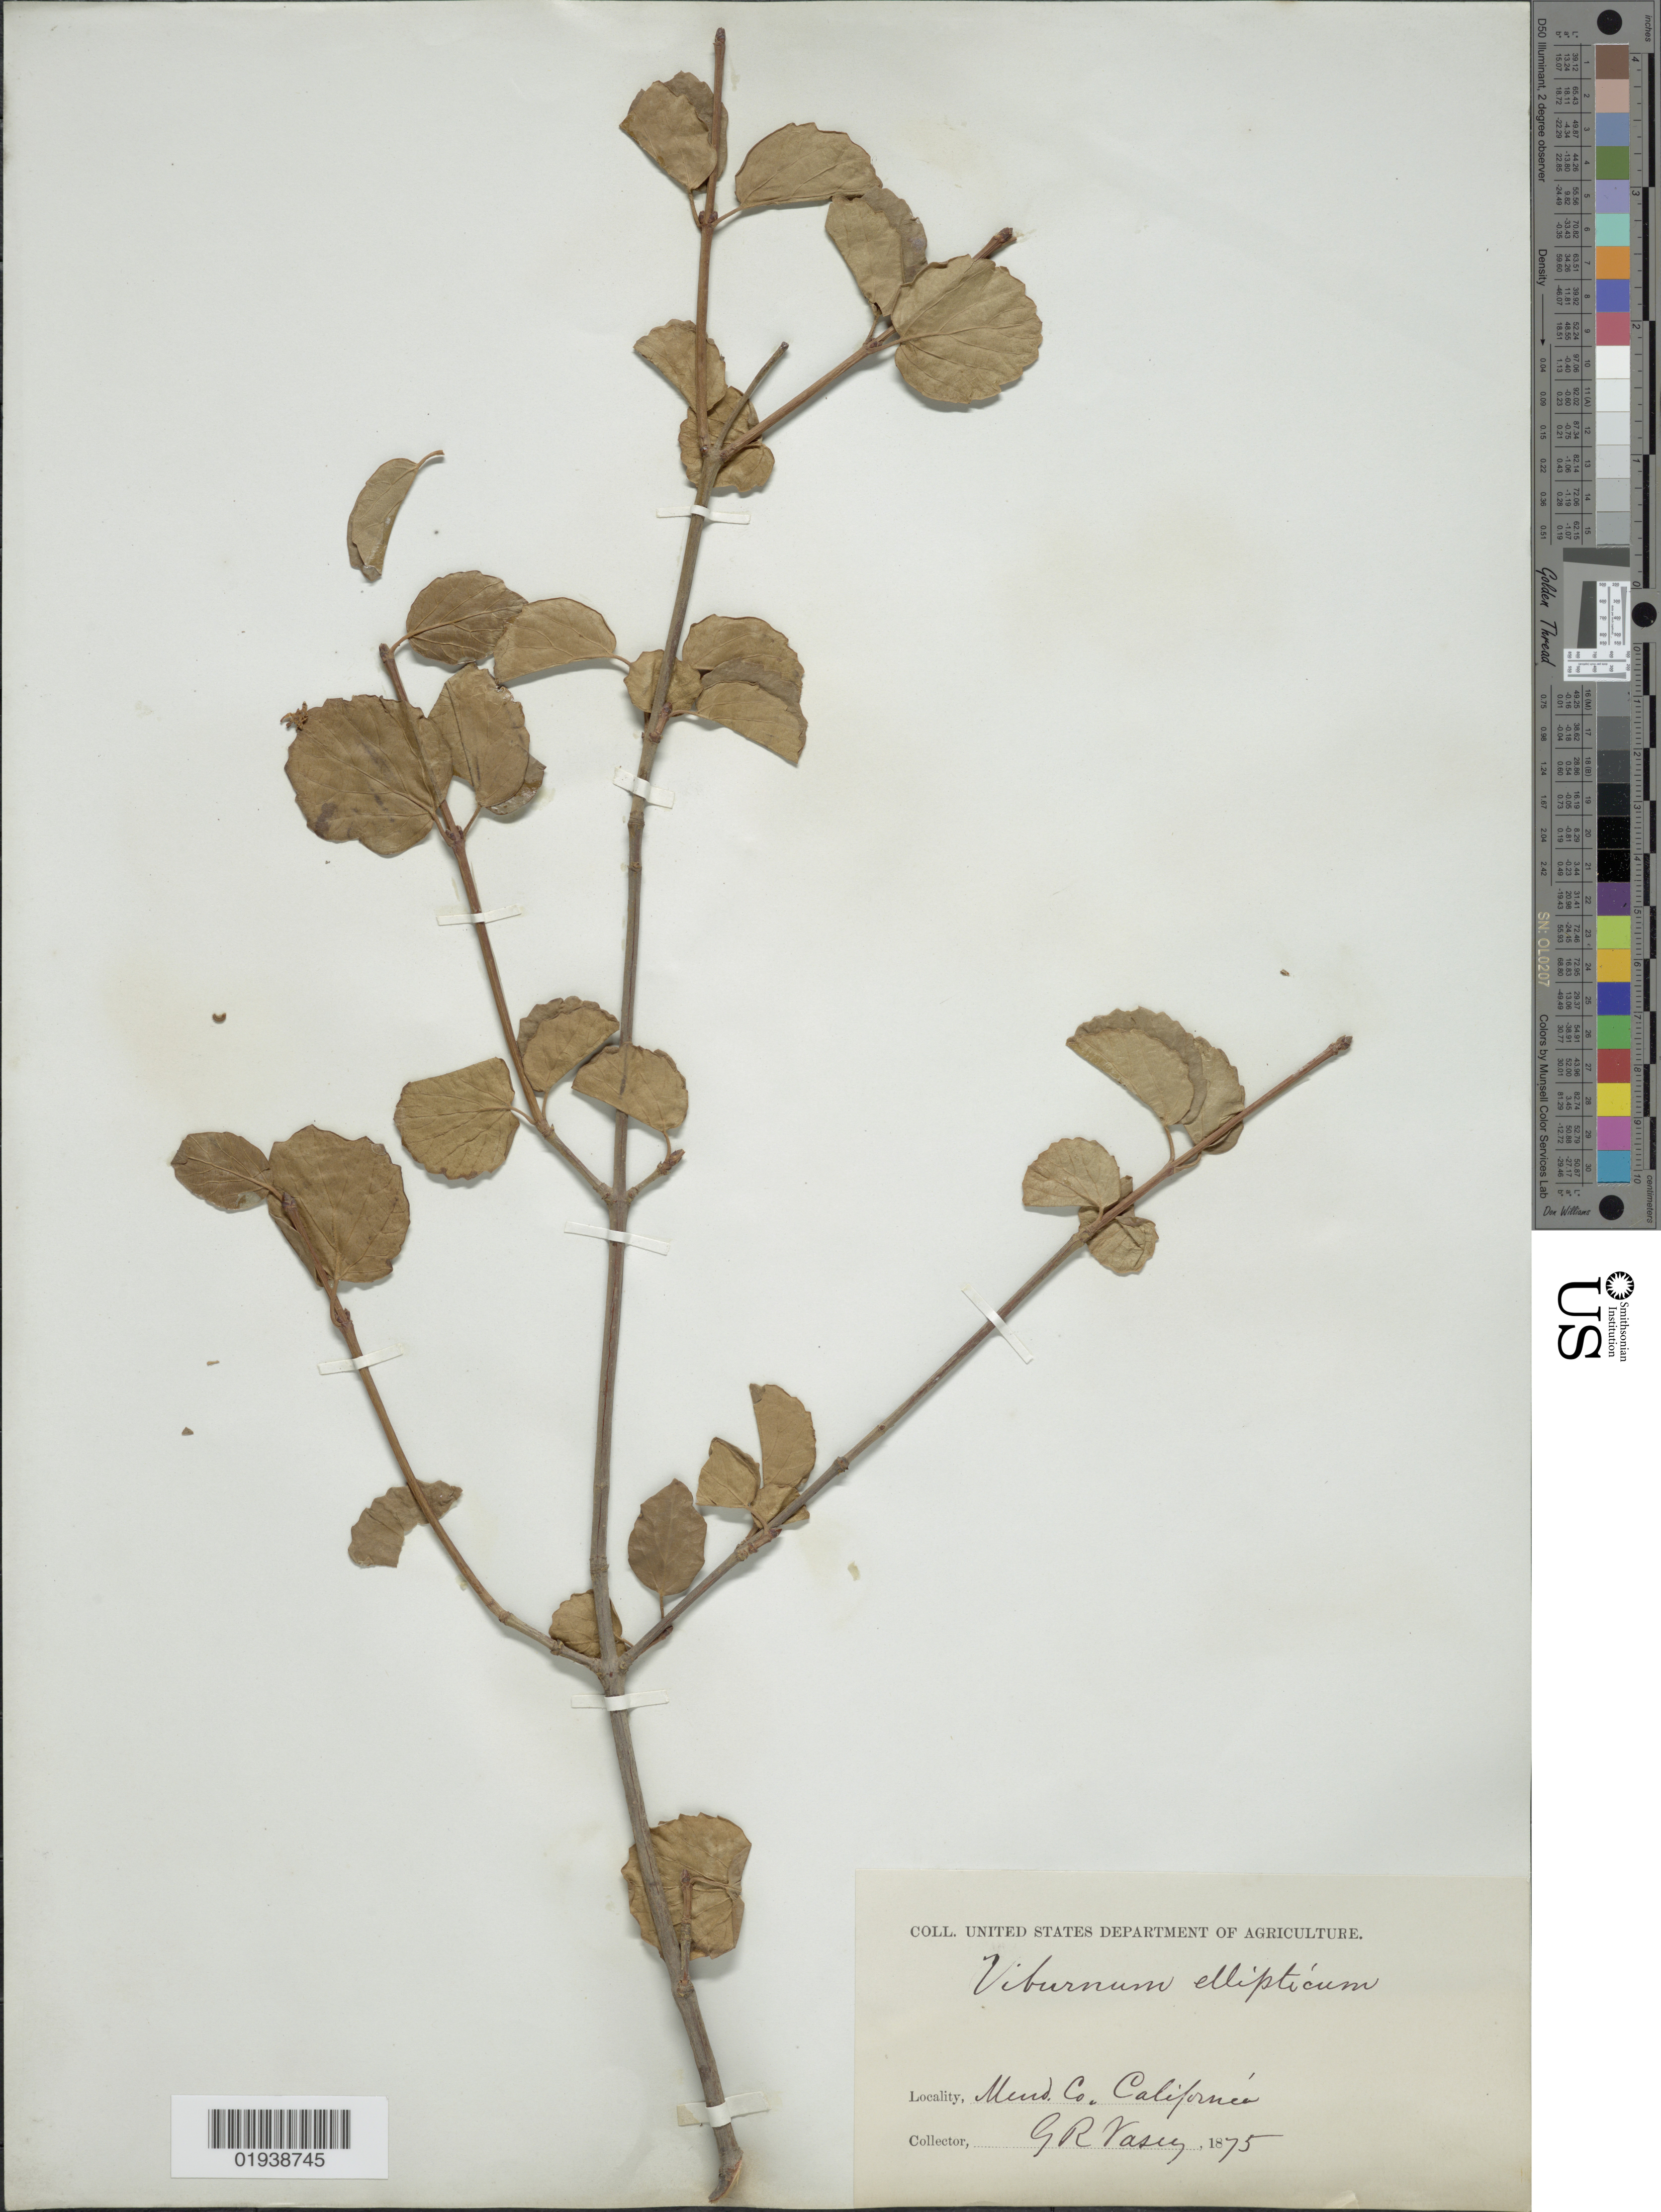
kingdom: Plantae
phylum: Tracheophyta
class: Magnoliopsida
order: Dipsacales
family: Viburnaceae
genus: Viburnum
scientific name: Viburnum ellipticum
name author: Hook.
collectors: G. R. Vasey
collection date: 1875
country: United States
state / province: California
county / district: Mendocino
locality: Mend. Co.